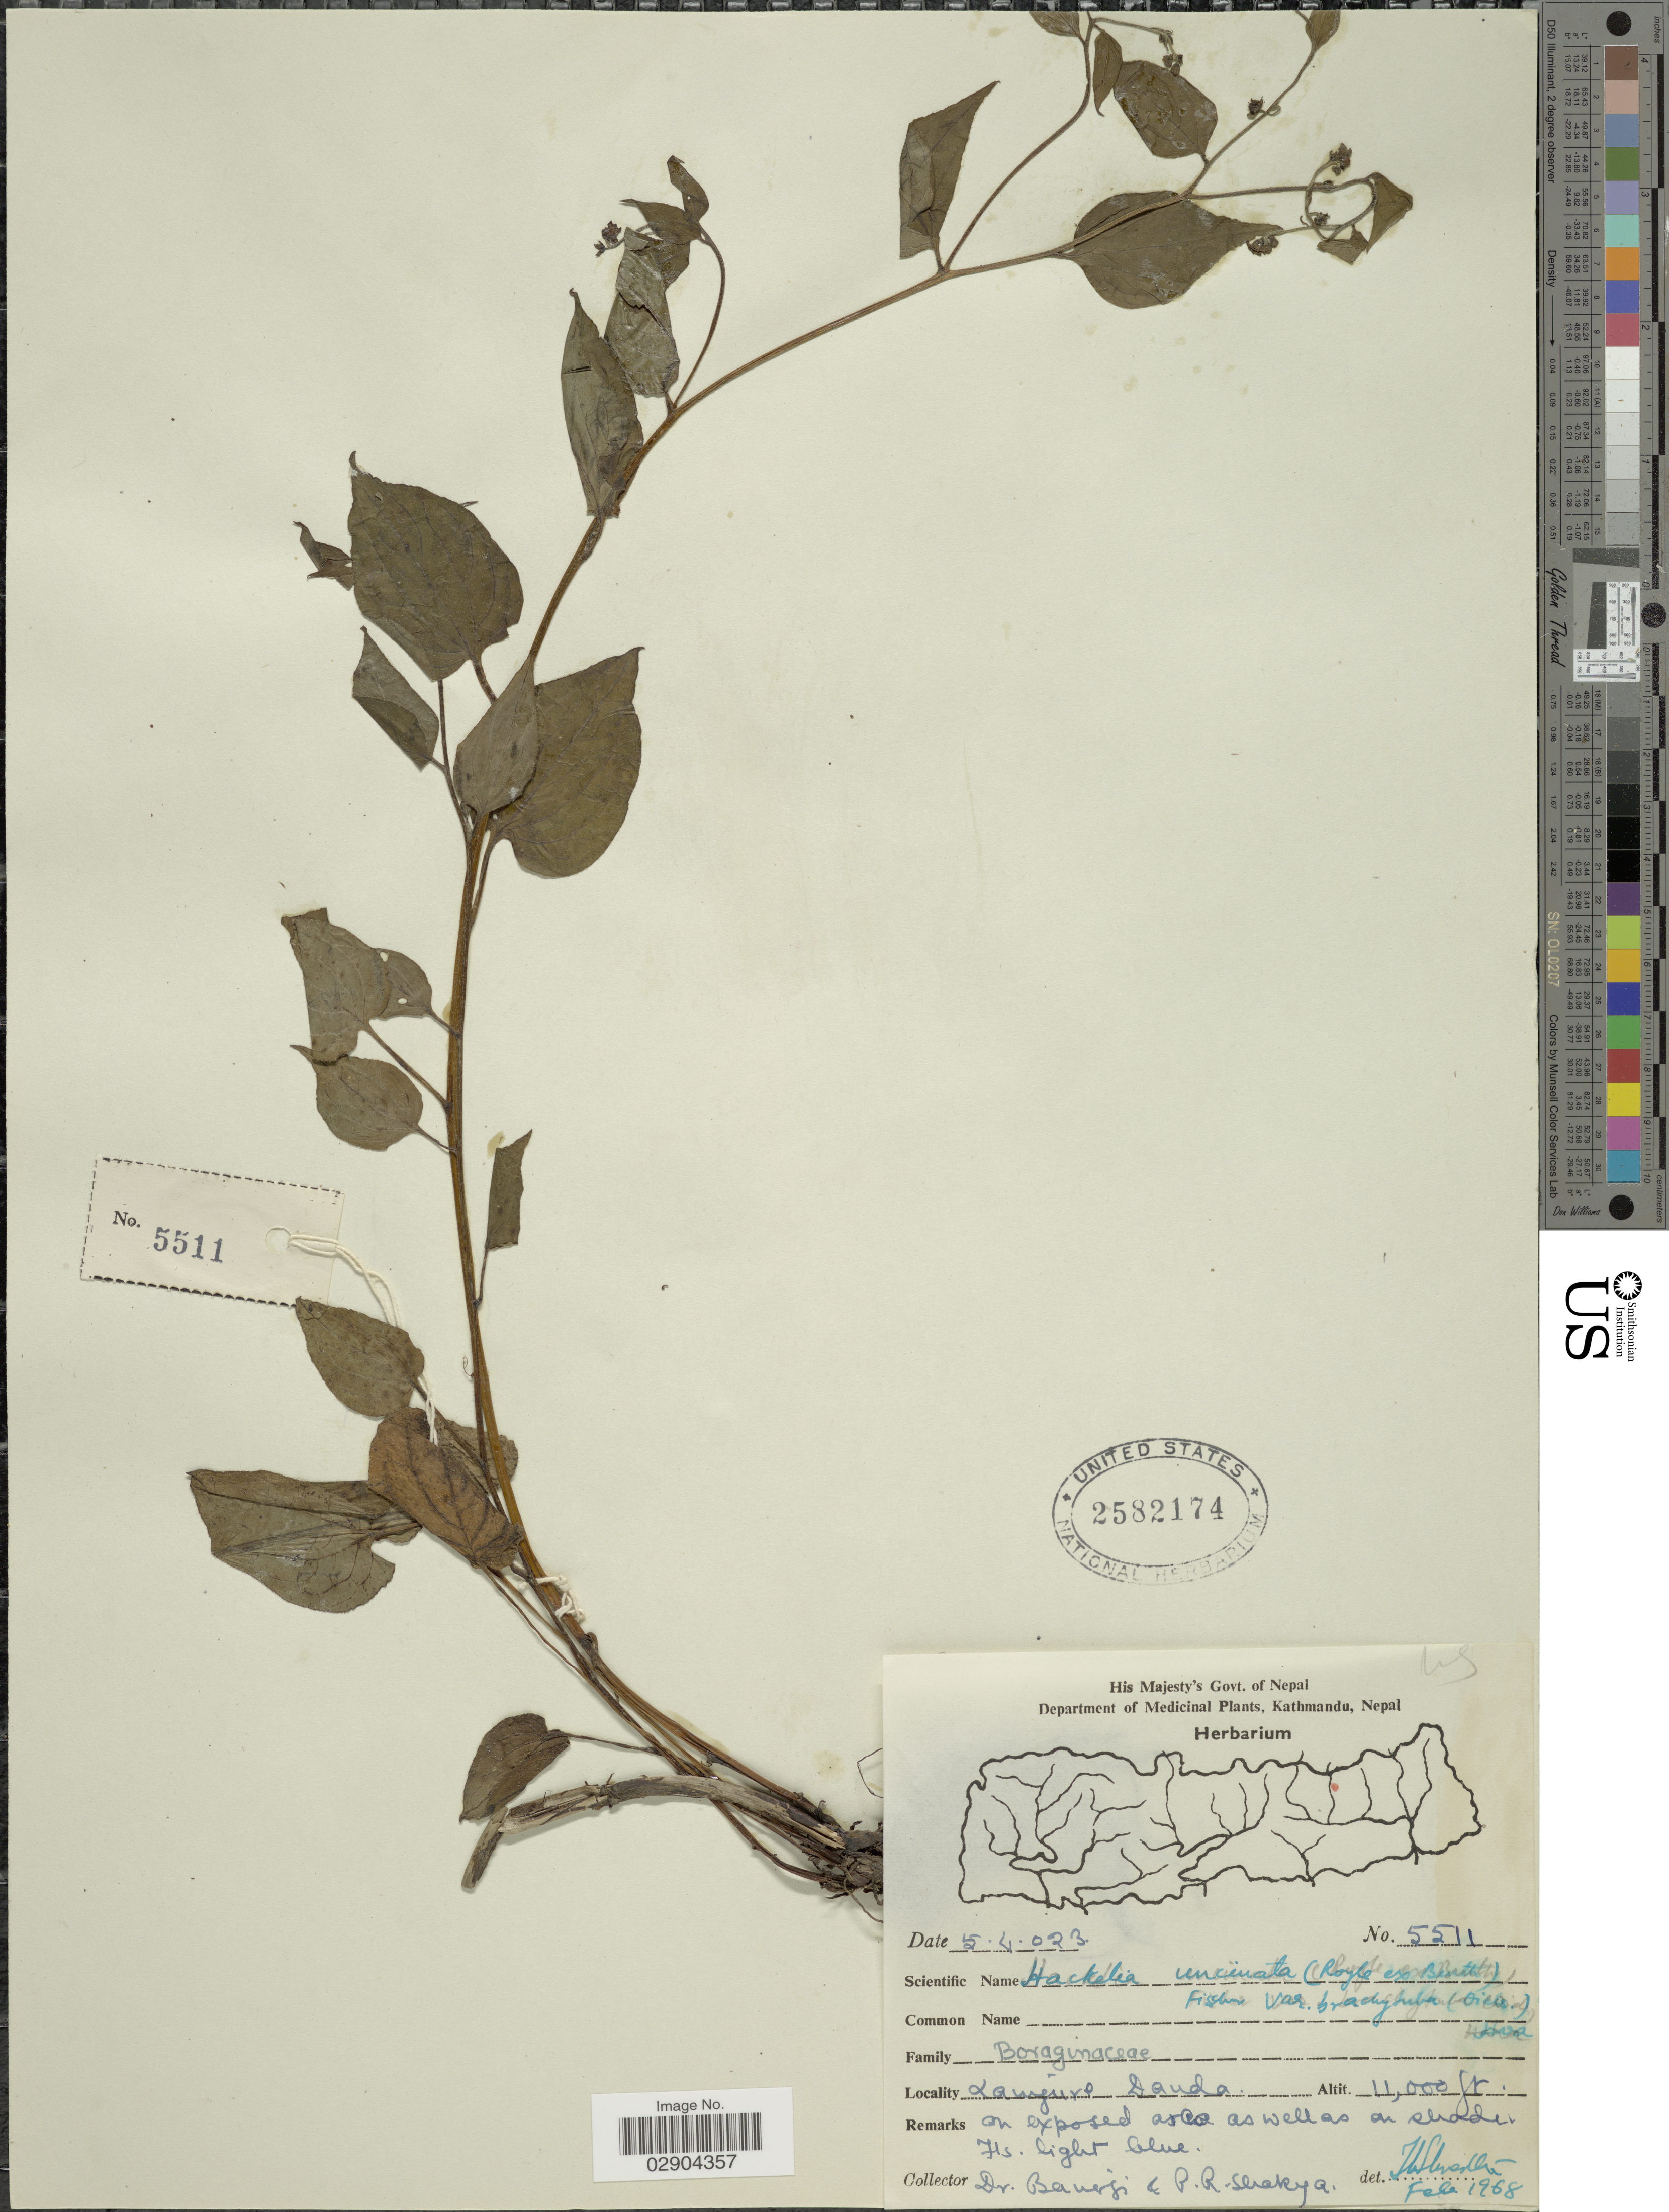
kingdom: Plantae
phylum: Tracheophyta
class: Magnoliopsida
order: Boraginales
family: Boraginaceae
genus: Hackelia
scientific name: Hackelia uncinata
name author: (Benth.) C.E.C. Fisch.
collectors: -. Banerjee & P. Shakya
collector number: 5511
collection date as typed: Transcribed d/m/y: 5/4/23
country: Nepal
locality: Lamjure Dauda.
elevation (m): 3353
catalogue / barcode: US 2582174